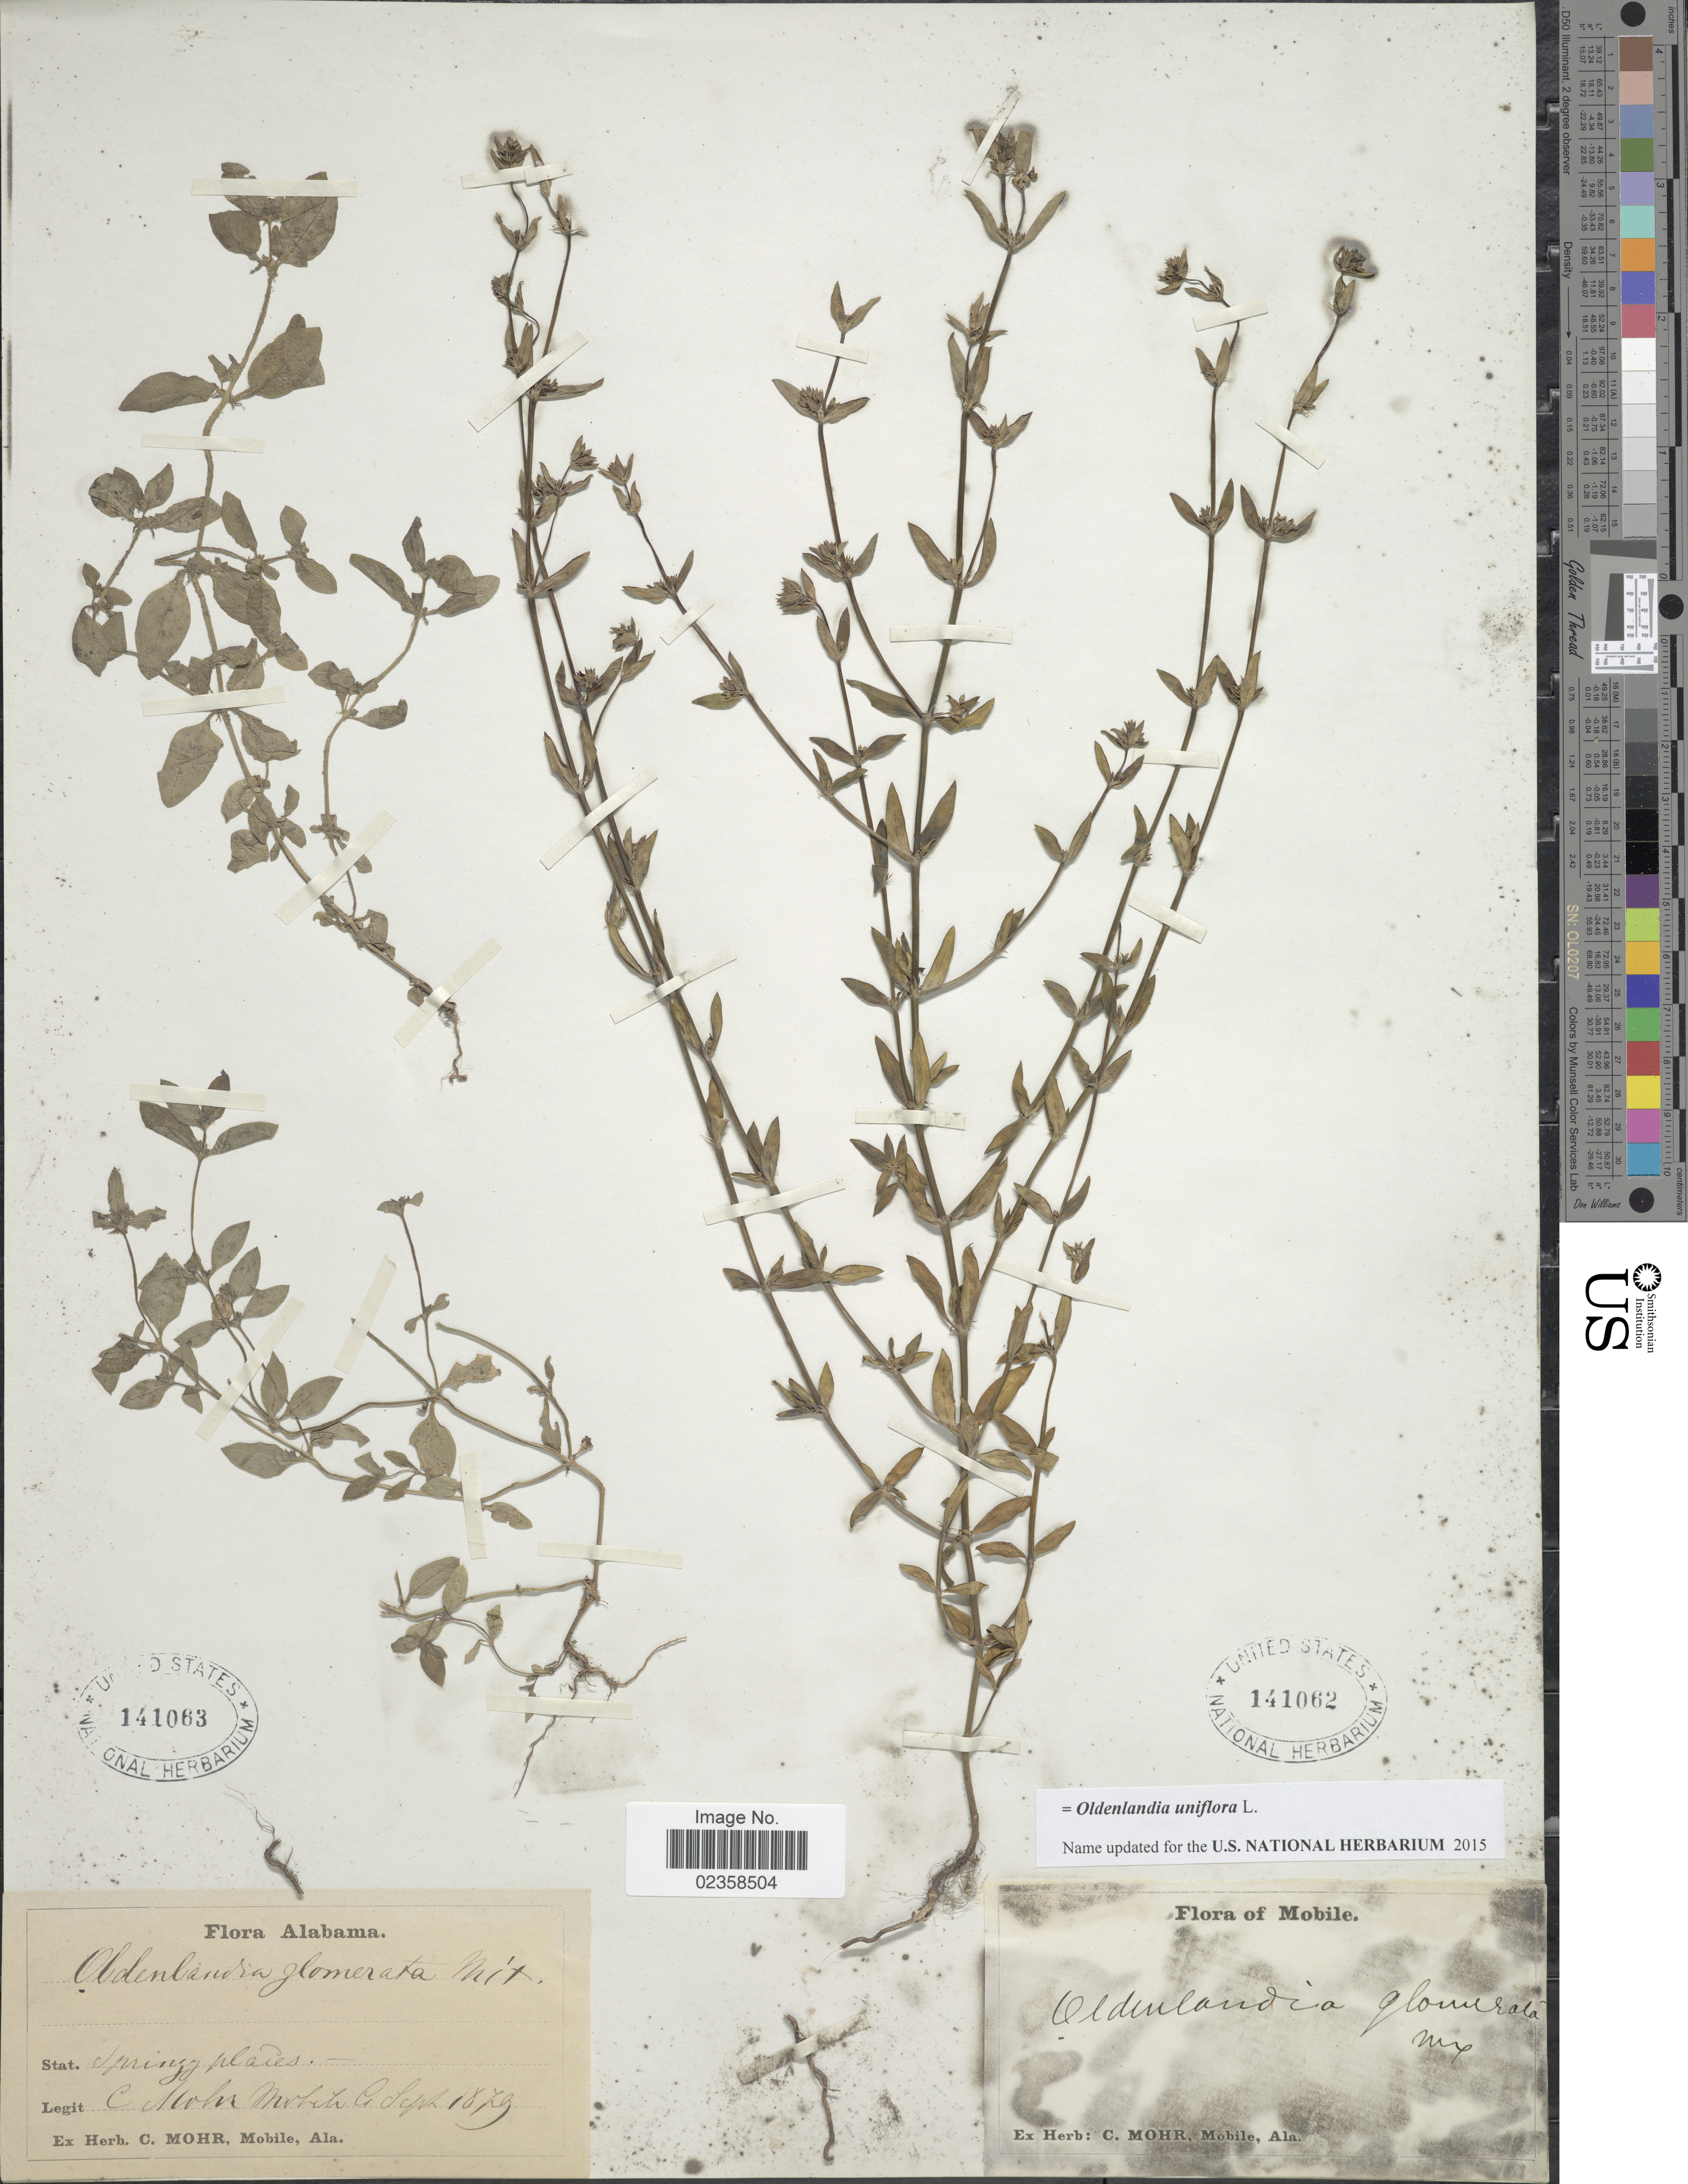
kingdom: Plantae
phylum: Tracheophyta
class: Magnoliopsida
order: Gentianales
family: Rubiaceae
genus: Oldenlandia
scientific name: Oldenlandia uniflora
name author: L.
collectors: C. T. Mohr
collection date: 1879-09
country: United States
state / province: Alabama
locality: Springy places, Mobile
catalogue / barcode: US 141063